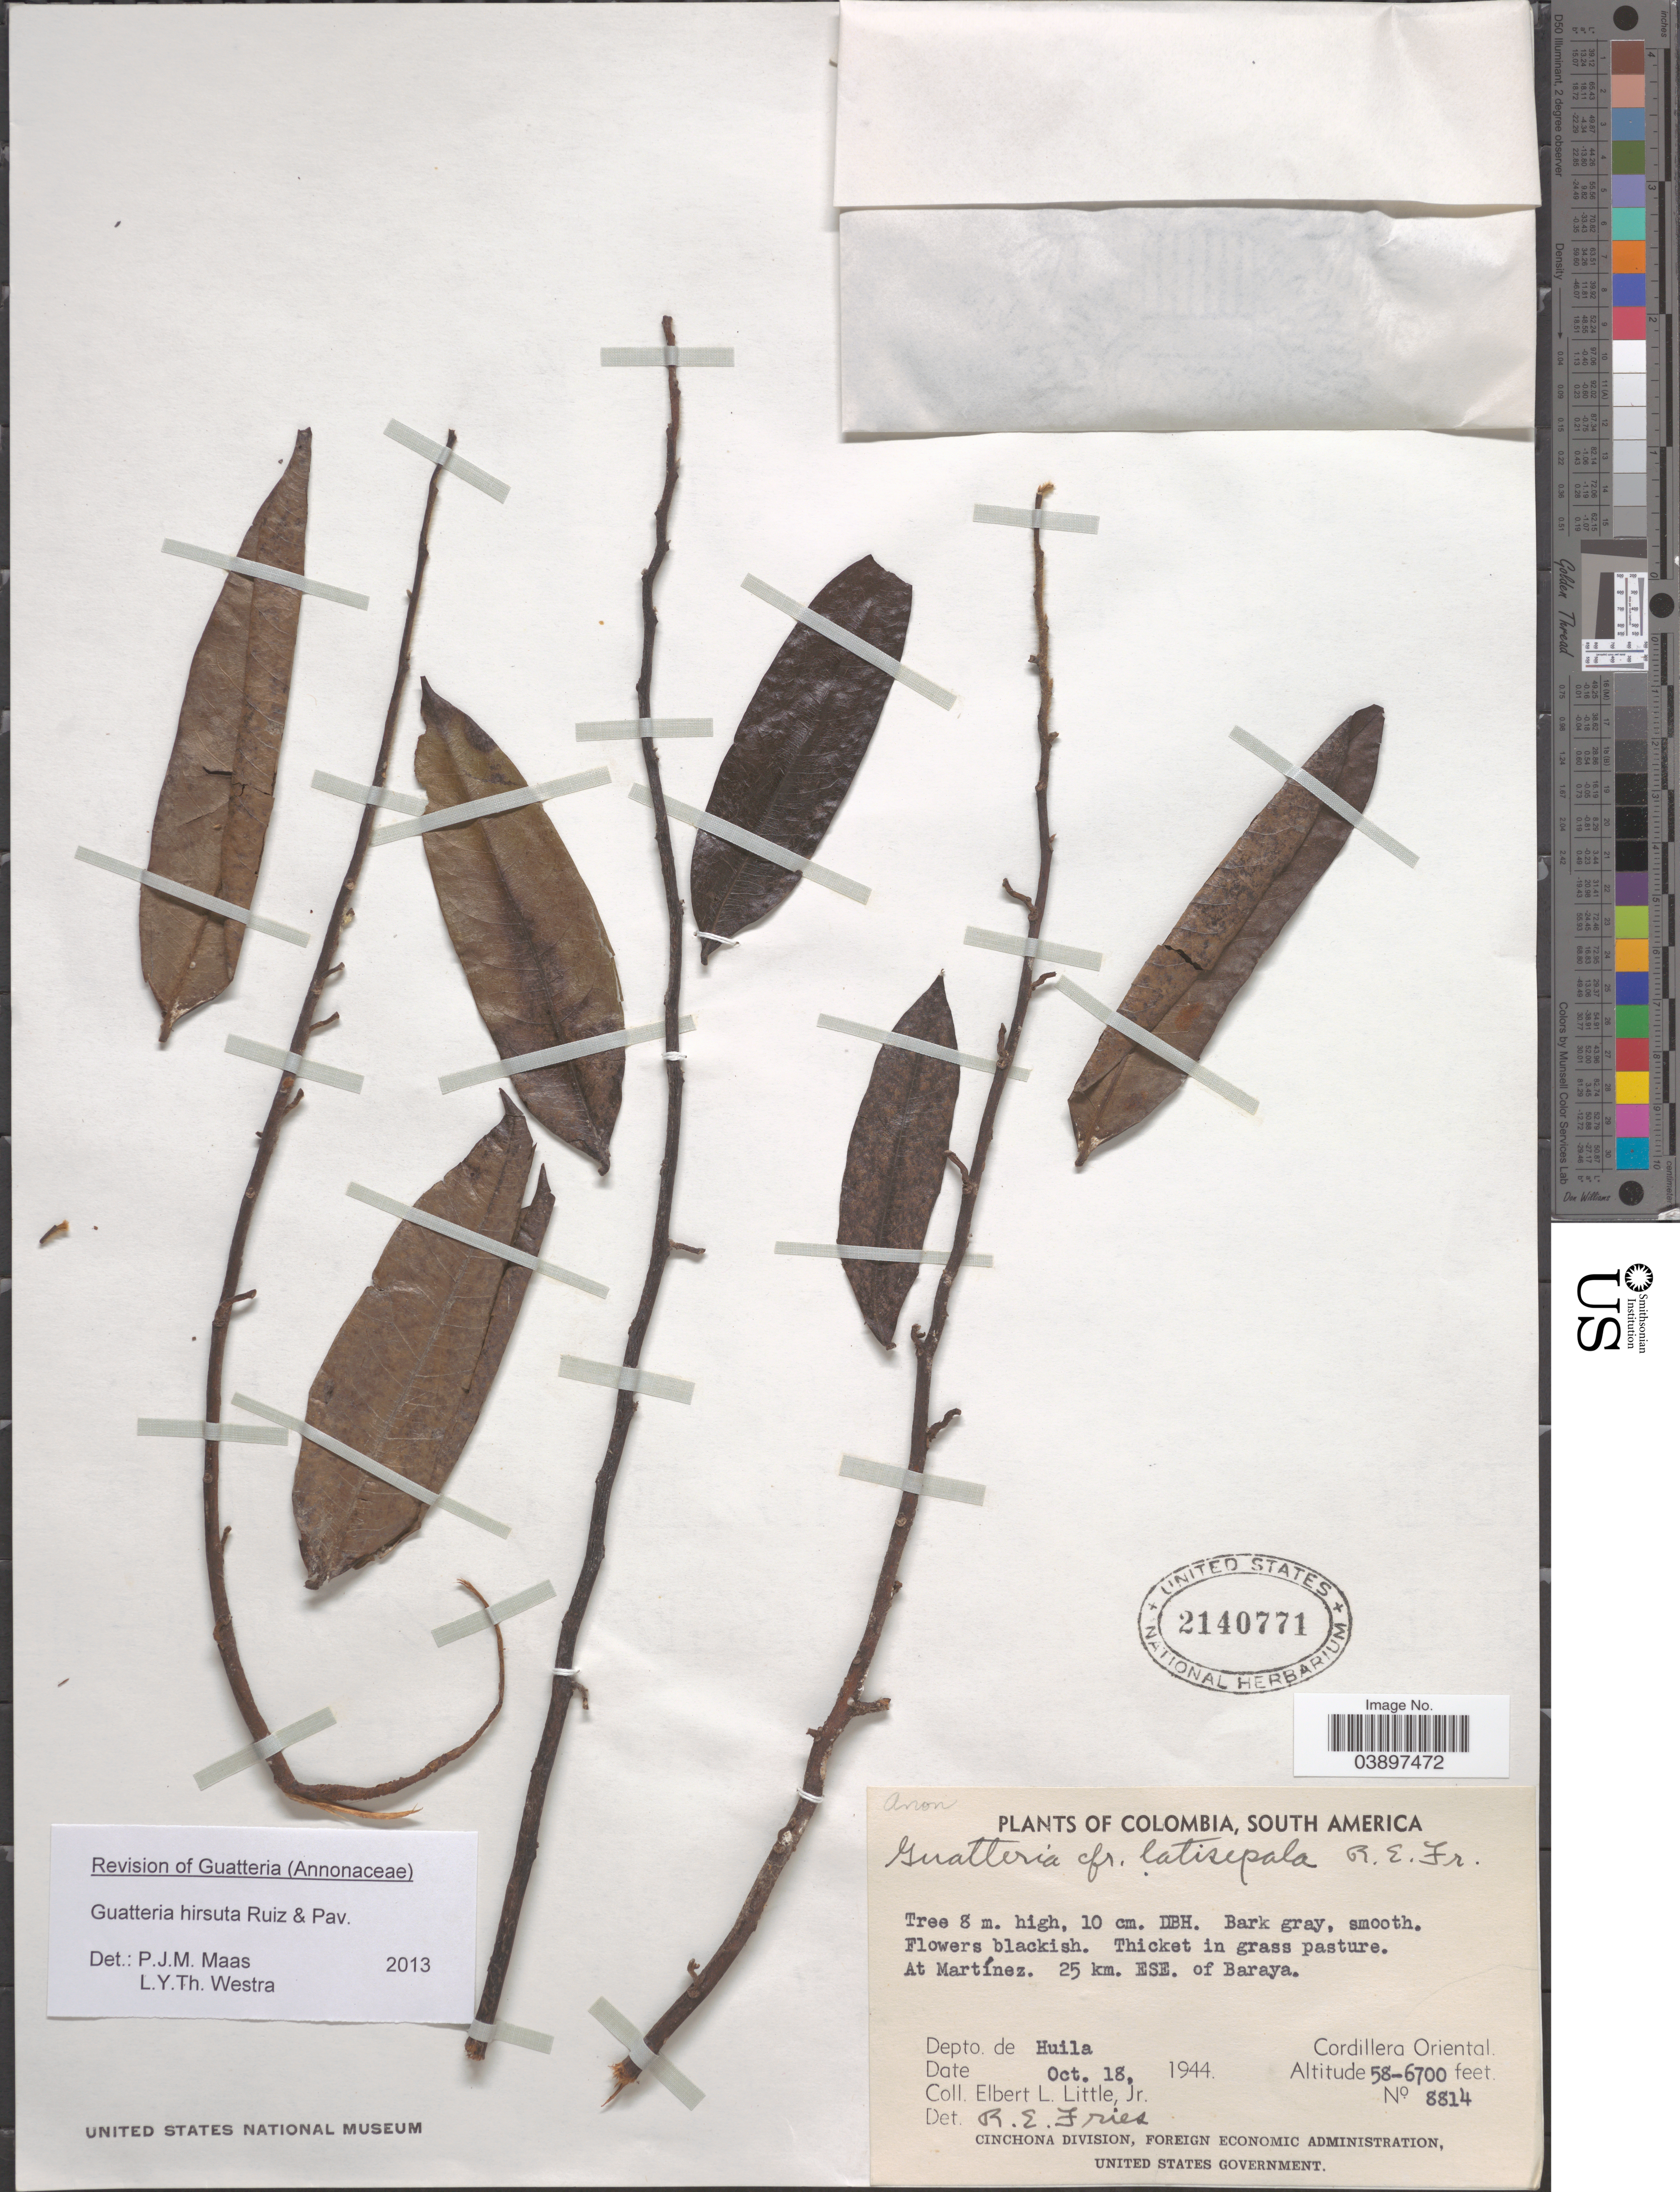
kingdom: Plantae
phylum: Tracheophyta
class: Magnoliopsida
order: Magnoliales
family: Annonaceae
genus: Guatteria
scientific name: Guatteria hirsuta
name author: Ruiz & Pav.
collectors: E. L. Little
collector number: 8814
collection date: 1944-10-18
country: Colombia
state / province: Huila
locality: At Martínez. 25 km. ESE. of Baraya. Depto. de Huila. Cordillera Oriental.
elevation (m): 1768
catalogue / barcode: US 2140771